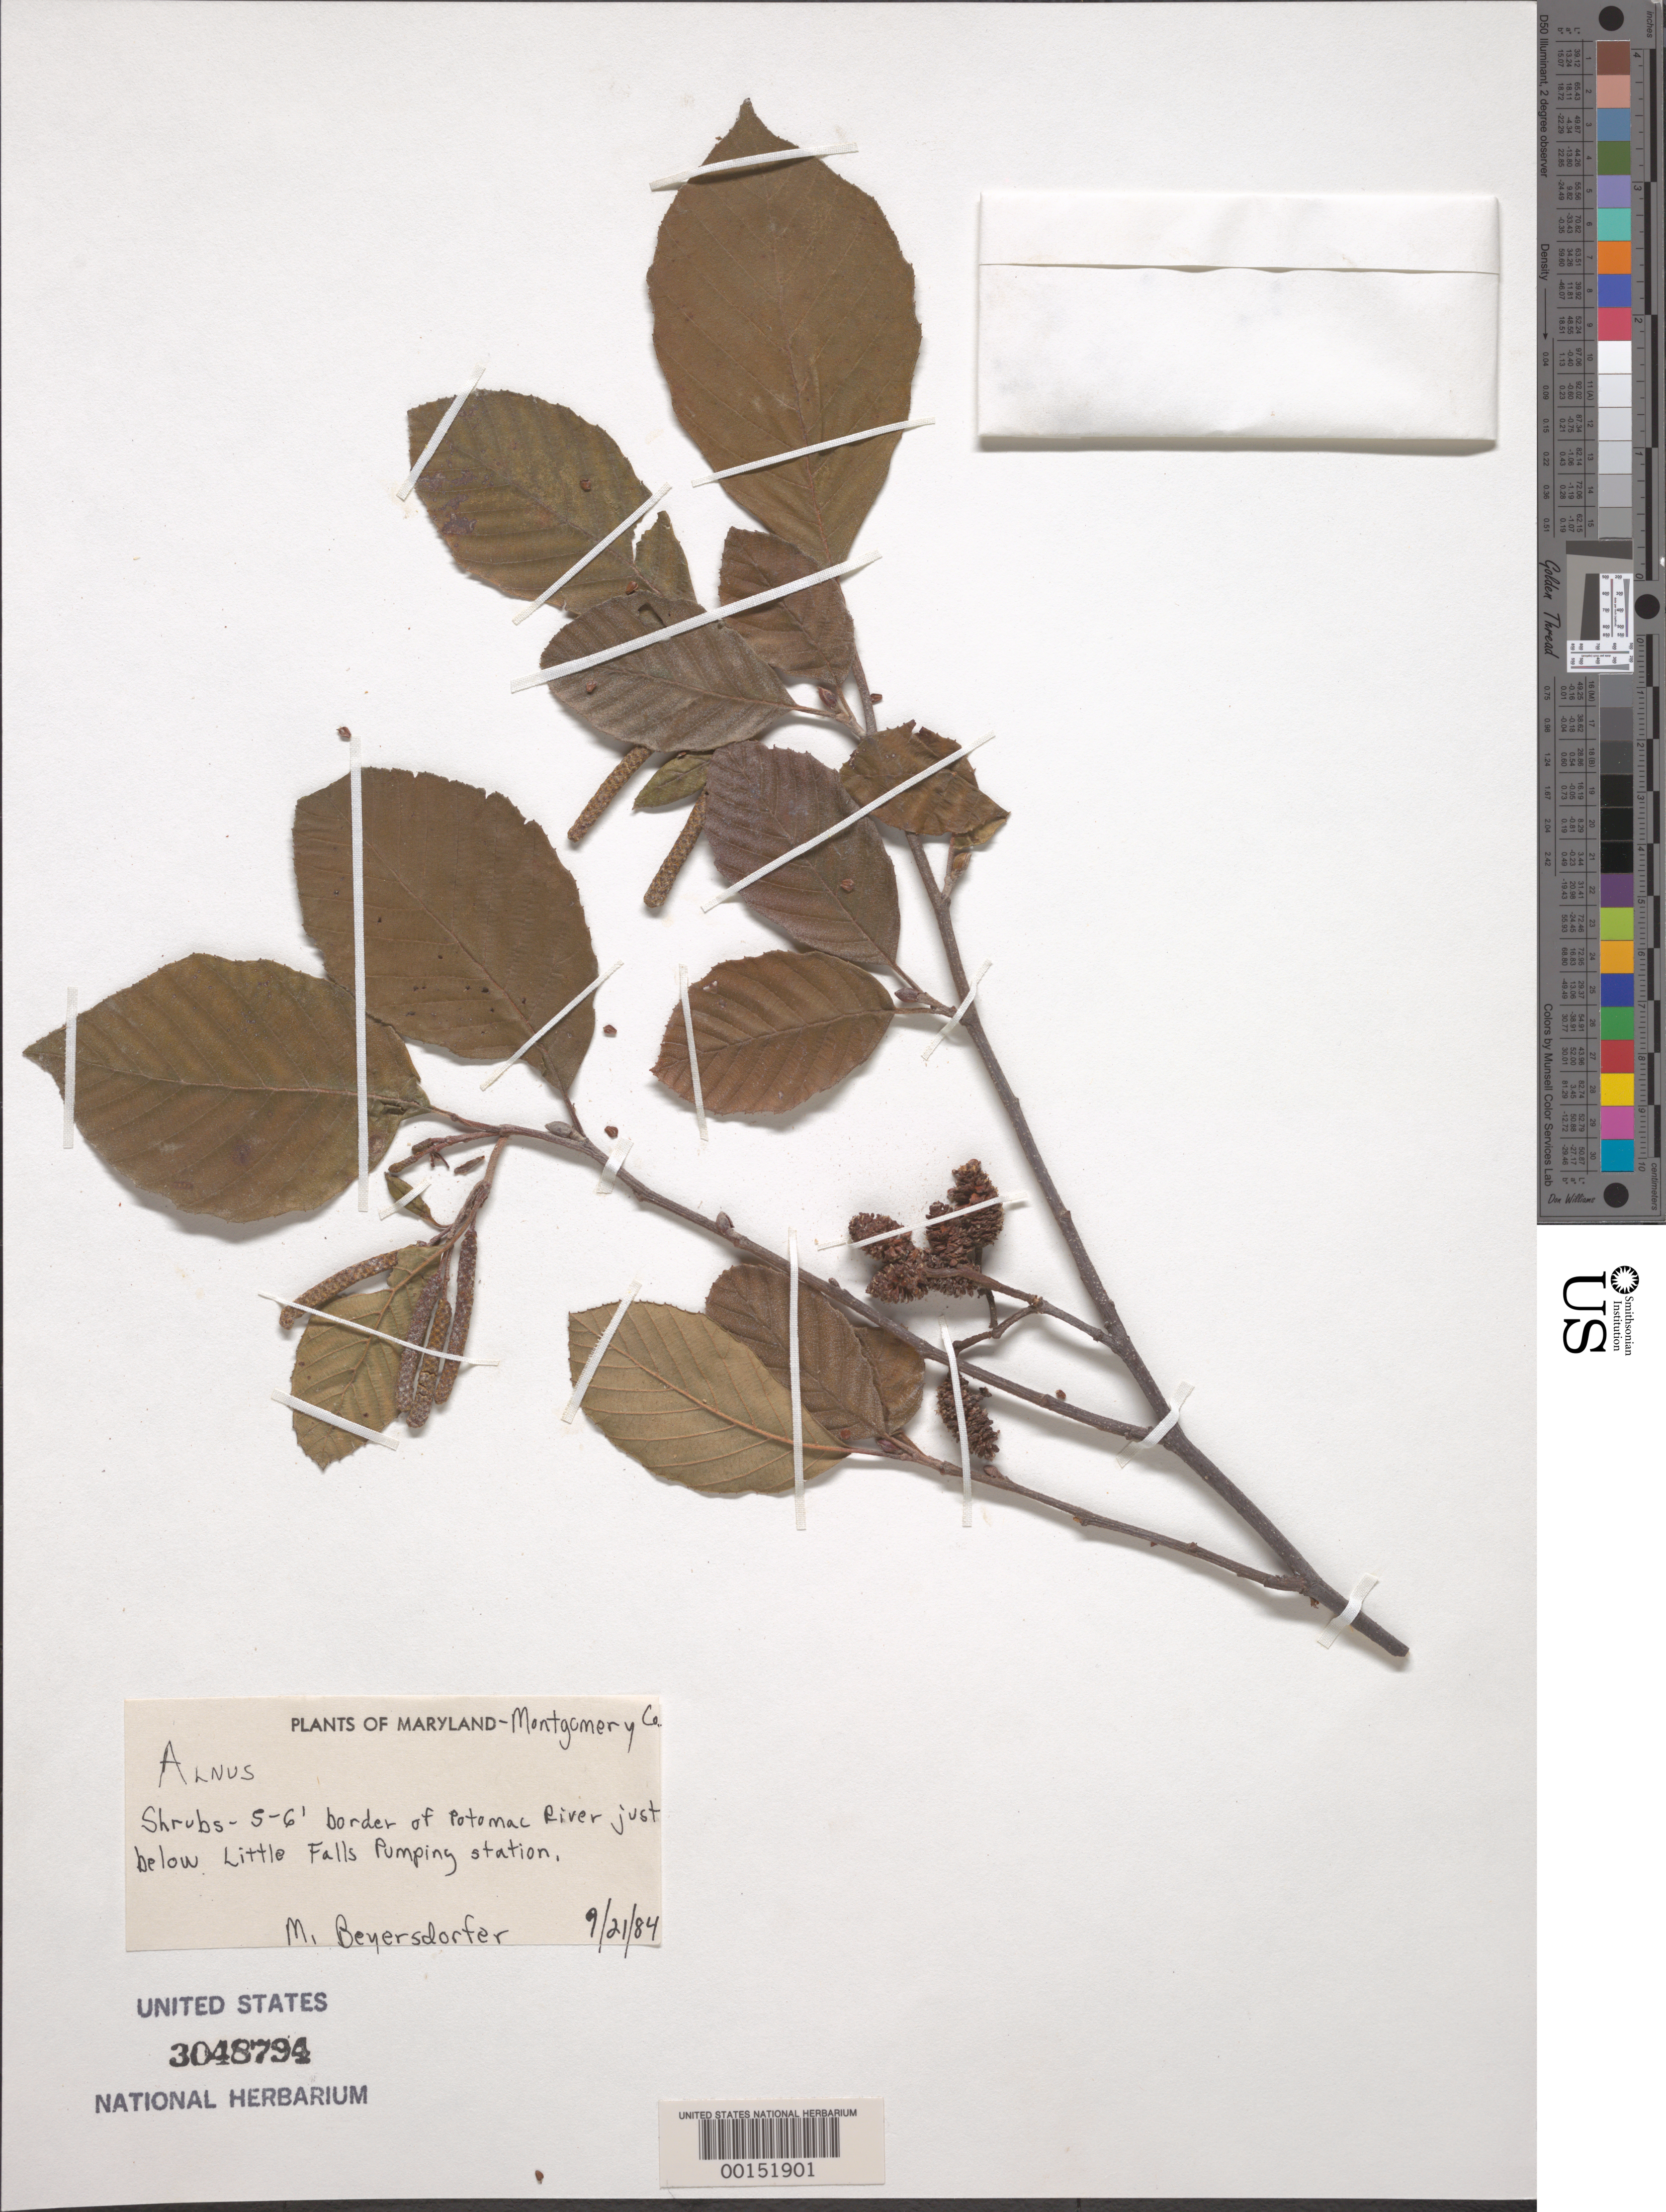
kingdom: Plantae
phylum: Tracheophyta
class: Magnoliopsida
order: Fagales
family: Betulaceae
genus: Alnus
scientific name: Alnus sp.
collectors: M. Beyersdorfer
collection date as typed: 21 Sep 1984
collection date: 1984-09-21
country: United States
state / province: Maryland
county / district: Montgomery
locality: Below Little Falls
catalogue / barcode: US 3048794